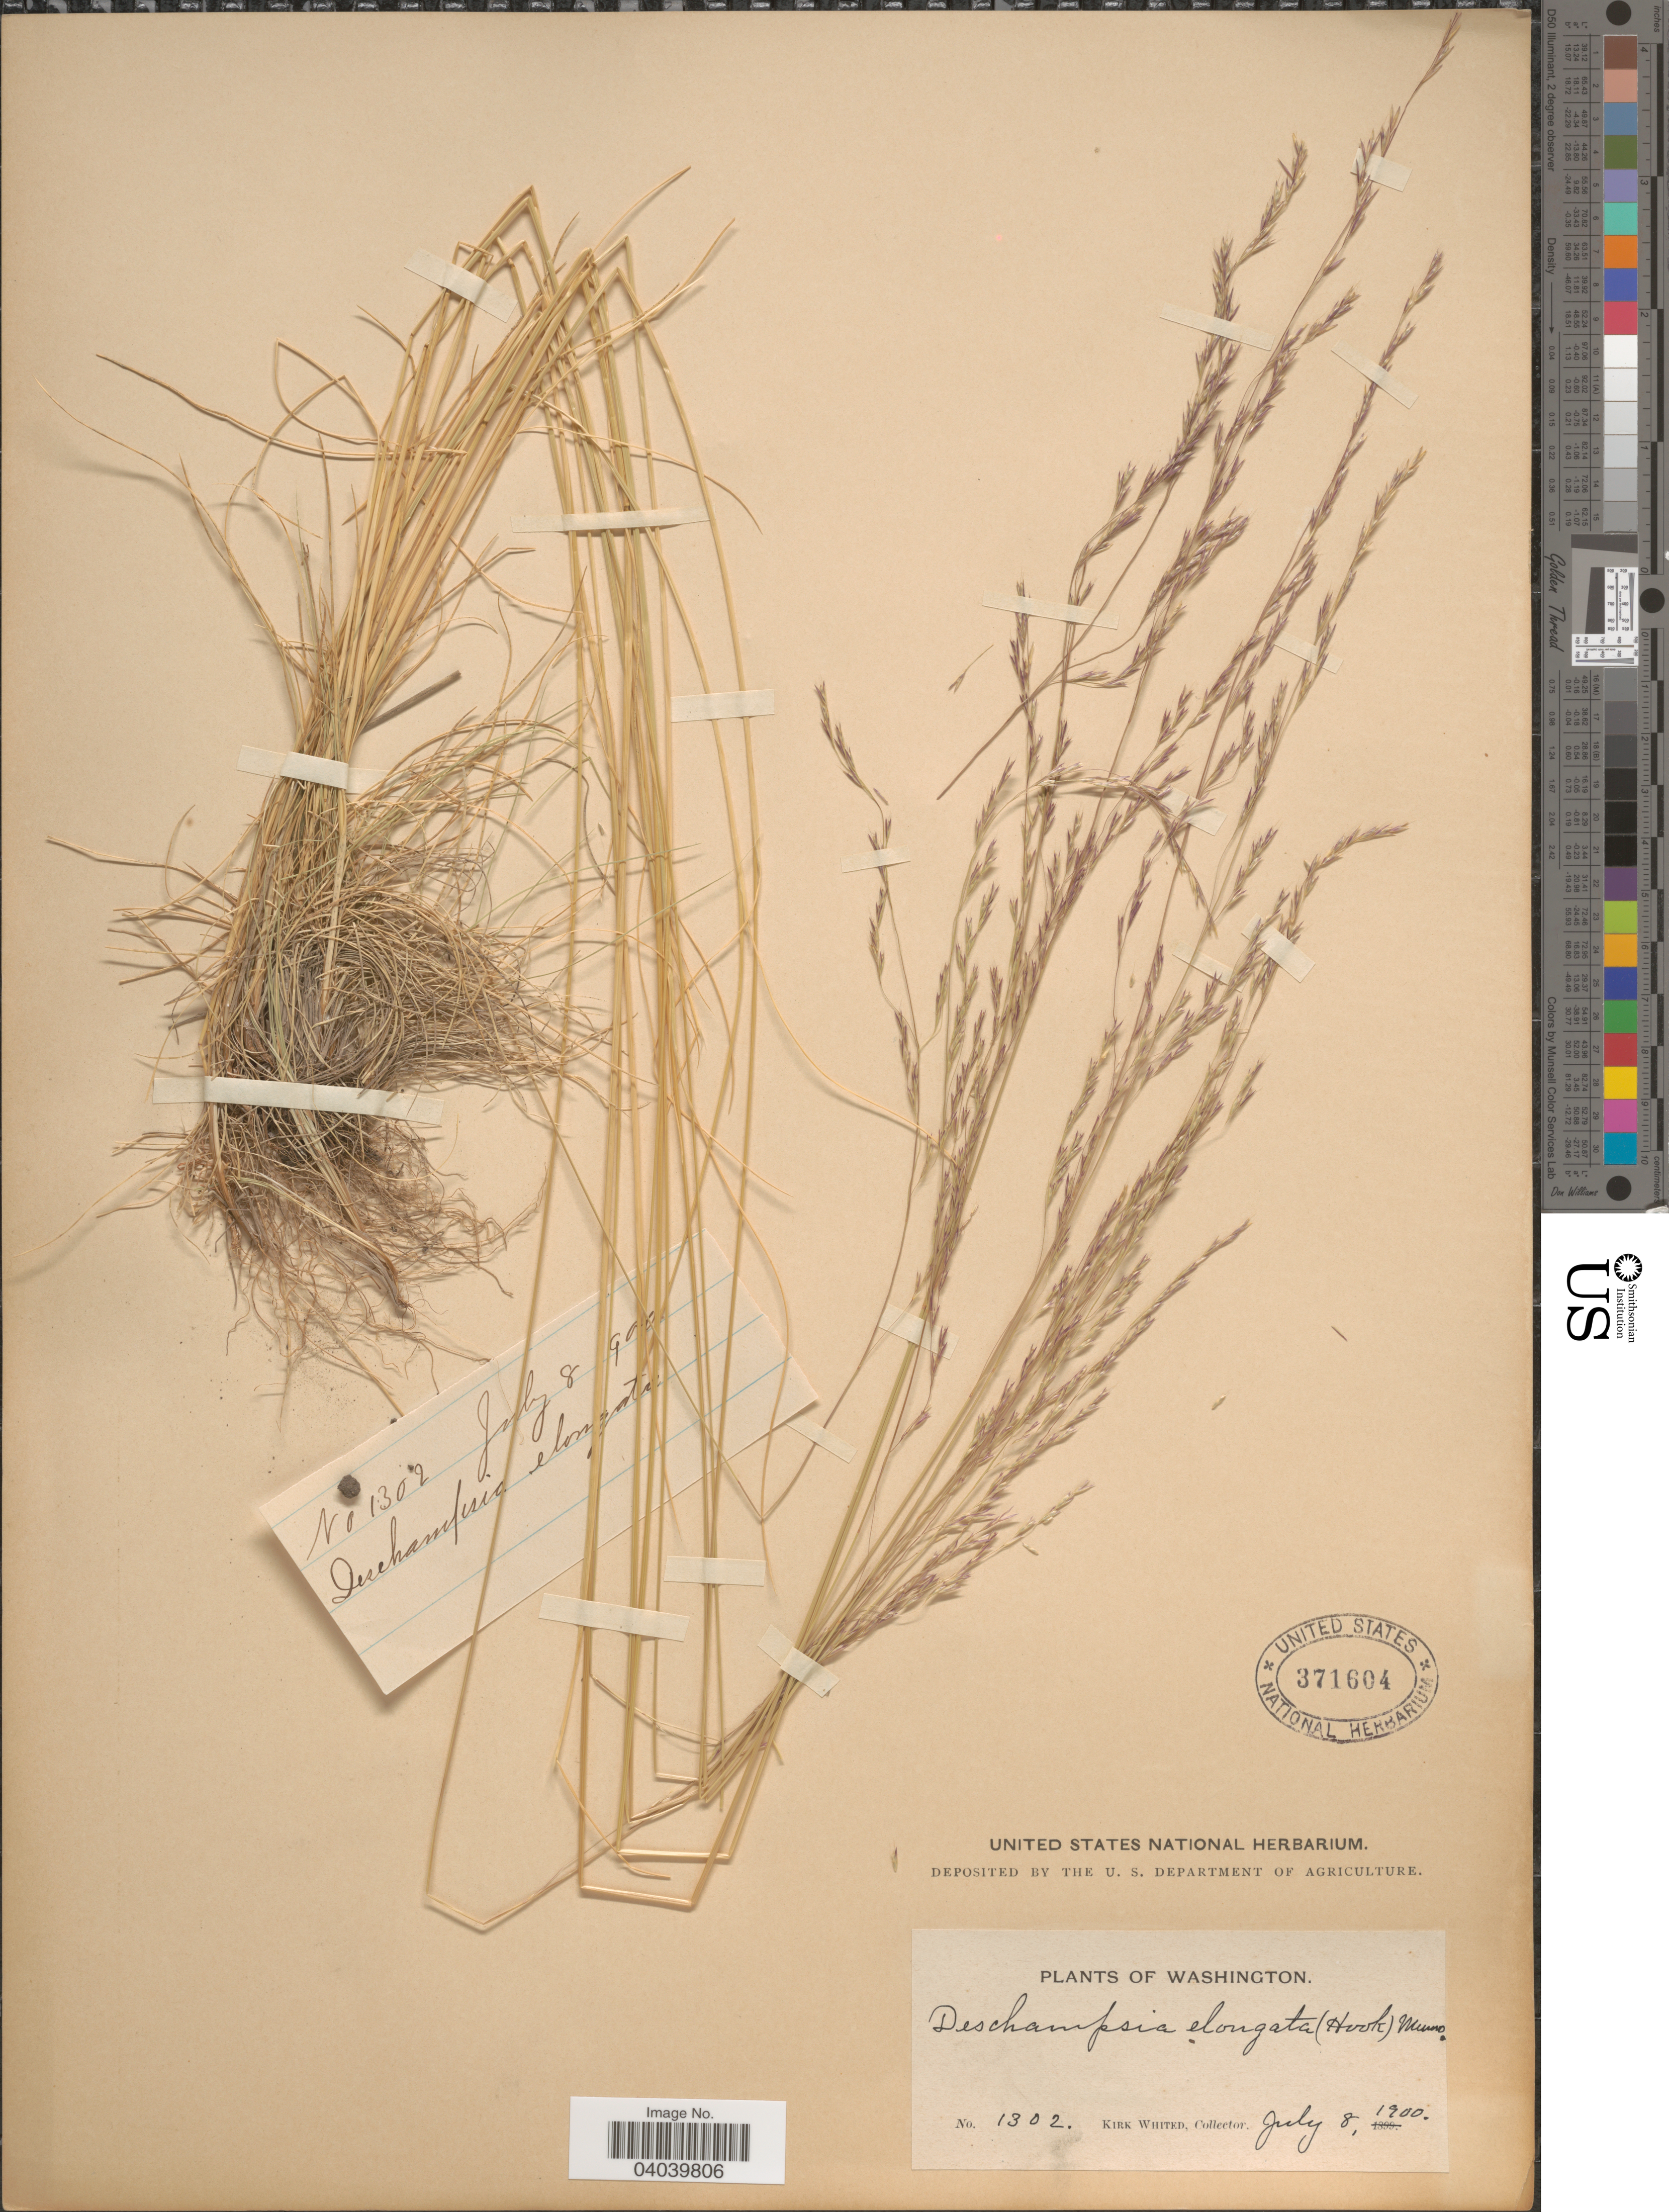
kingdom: Plantae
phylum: Tracheophyta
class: Liliopsida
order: Poales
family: Poaceae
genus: Deschampsia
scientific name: Deschampsia elongata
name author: (Hook.) Munro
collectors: K. Whited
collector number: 1302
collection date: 1900-07-08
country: United States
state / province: Washington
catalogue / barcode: US 371604